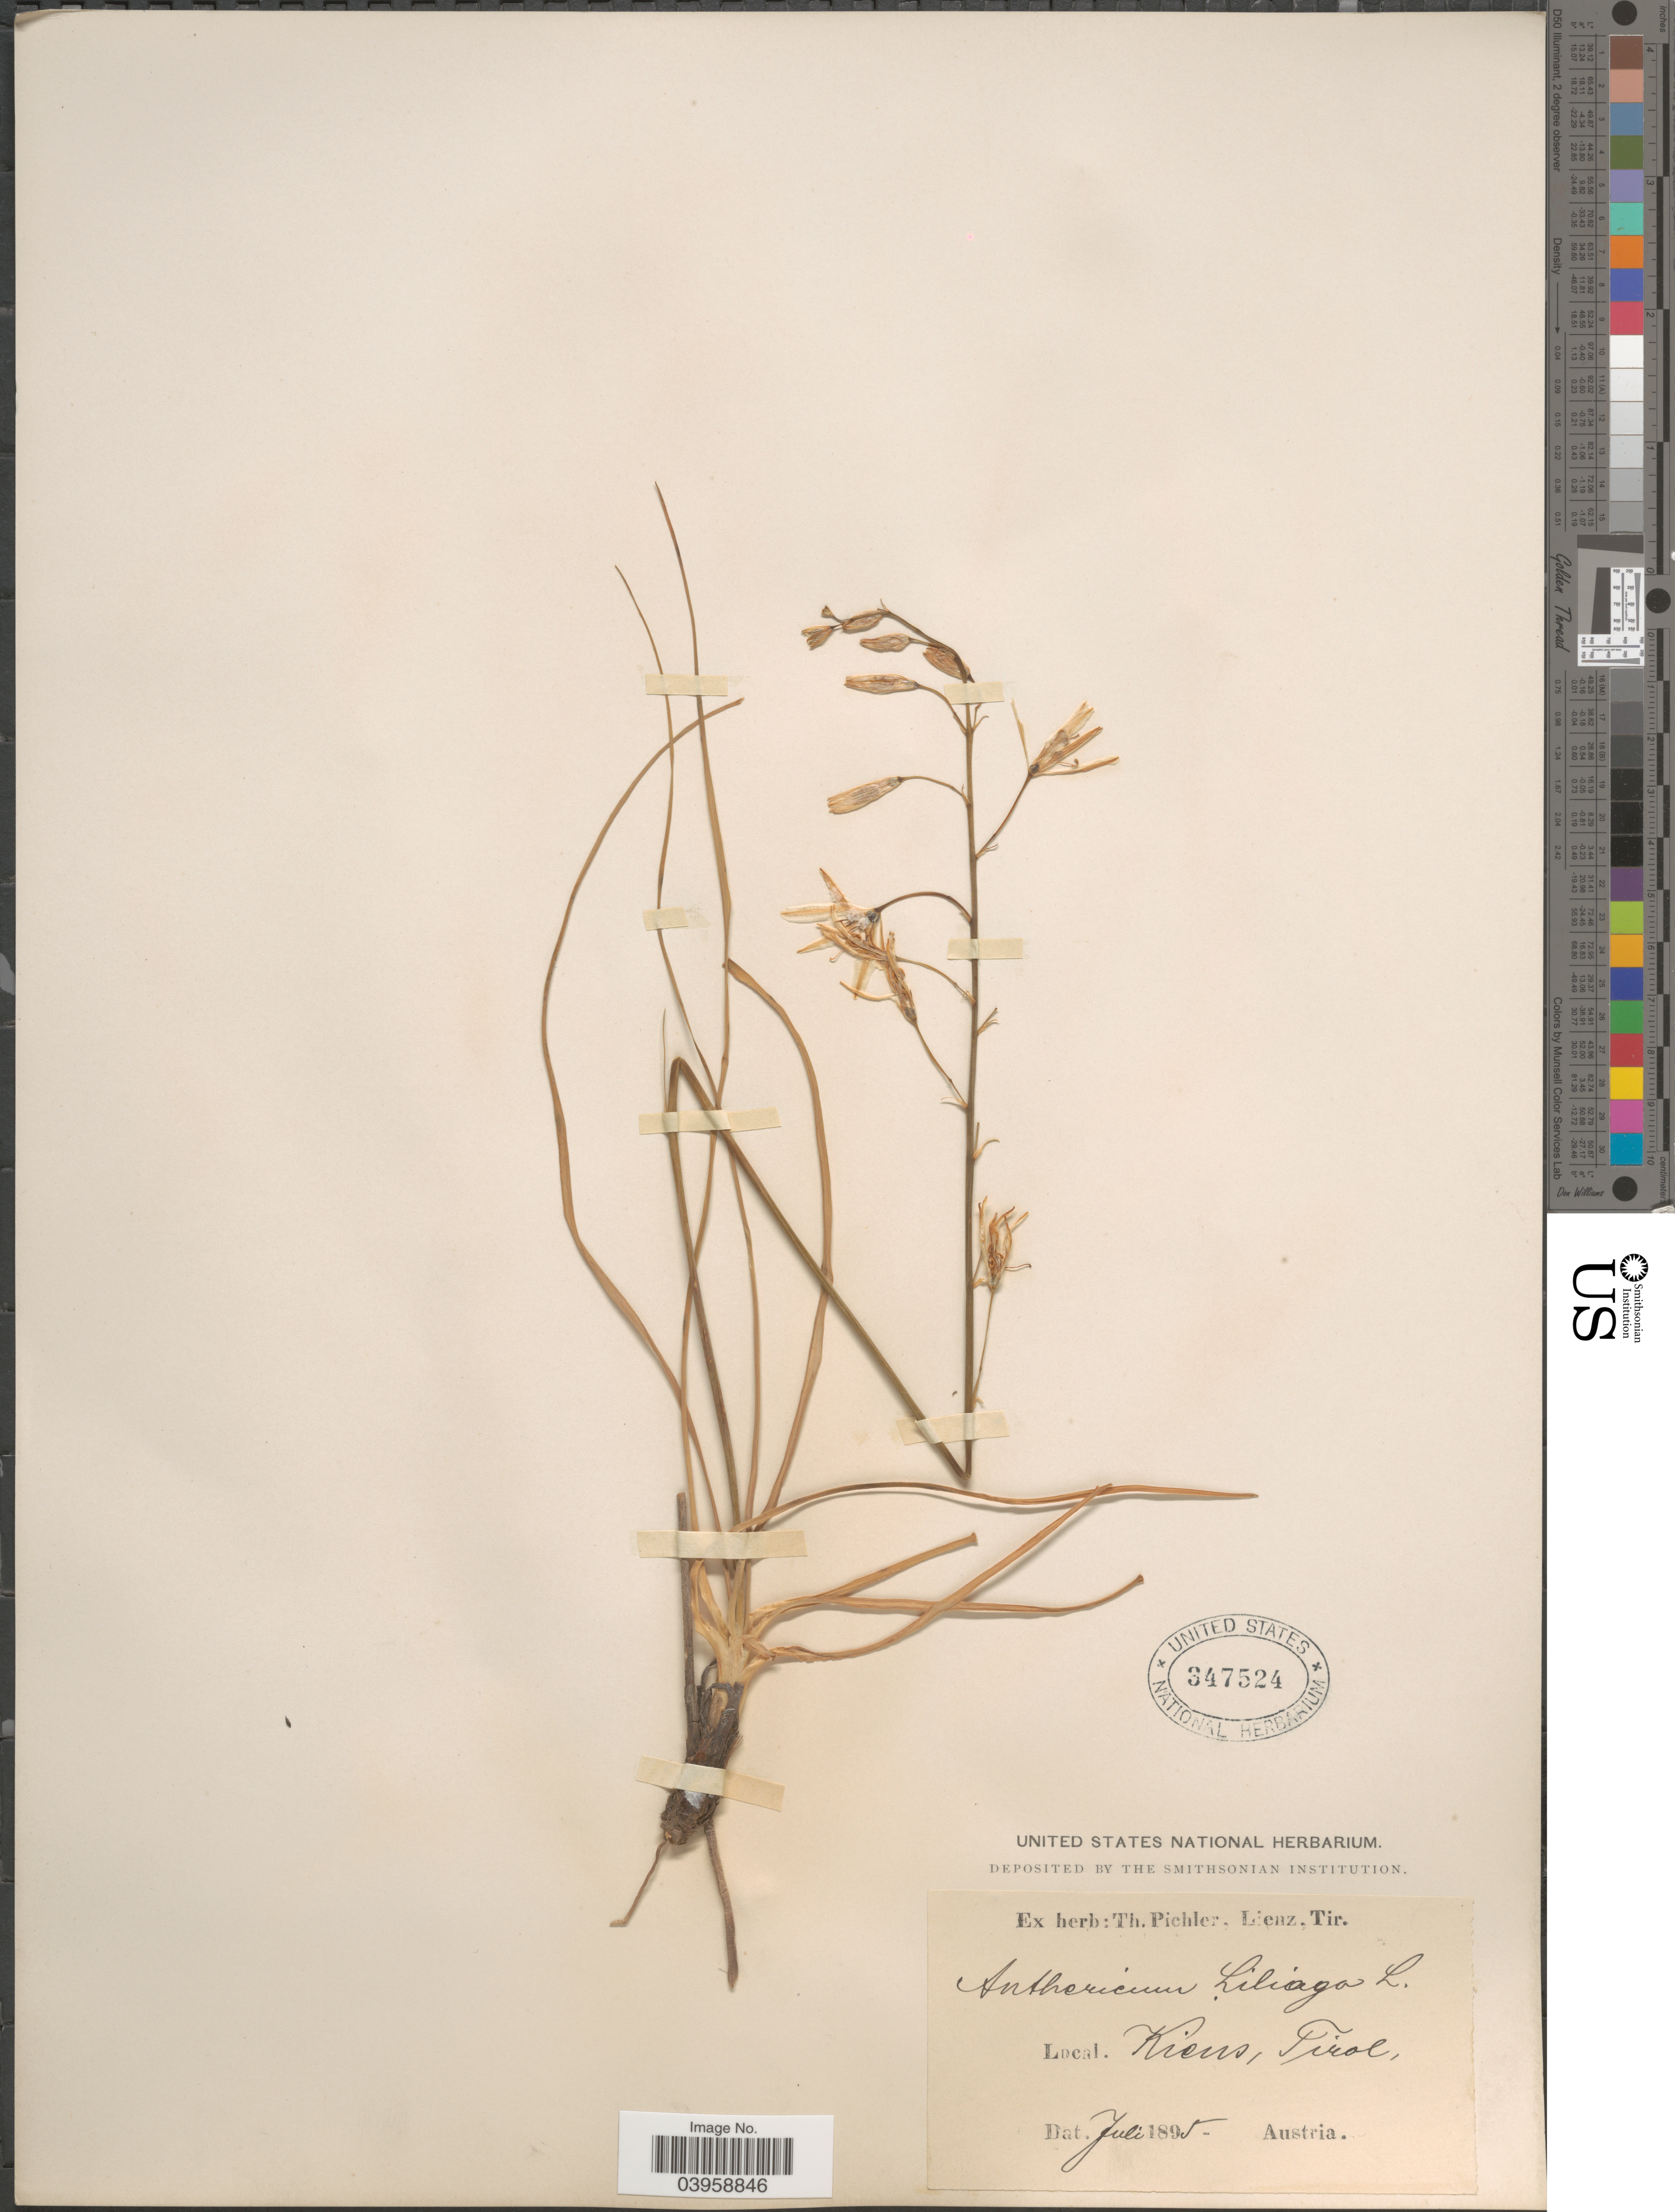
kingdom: Plantae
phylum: Tracheophyta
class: Liliopsida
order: Asparagales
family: Asparagaceae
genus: Anthericum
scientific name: Anthericum liliago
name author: L.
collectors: ex herb. T. Pichler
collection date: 1895-07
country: Austria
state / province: Tirol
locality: Kiens.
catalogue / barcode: US 347524